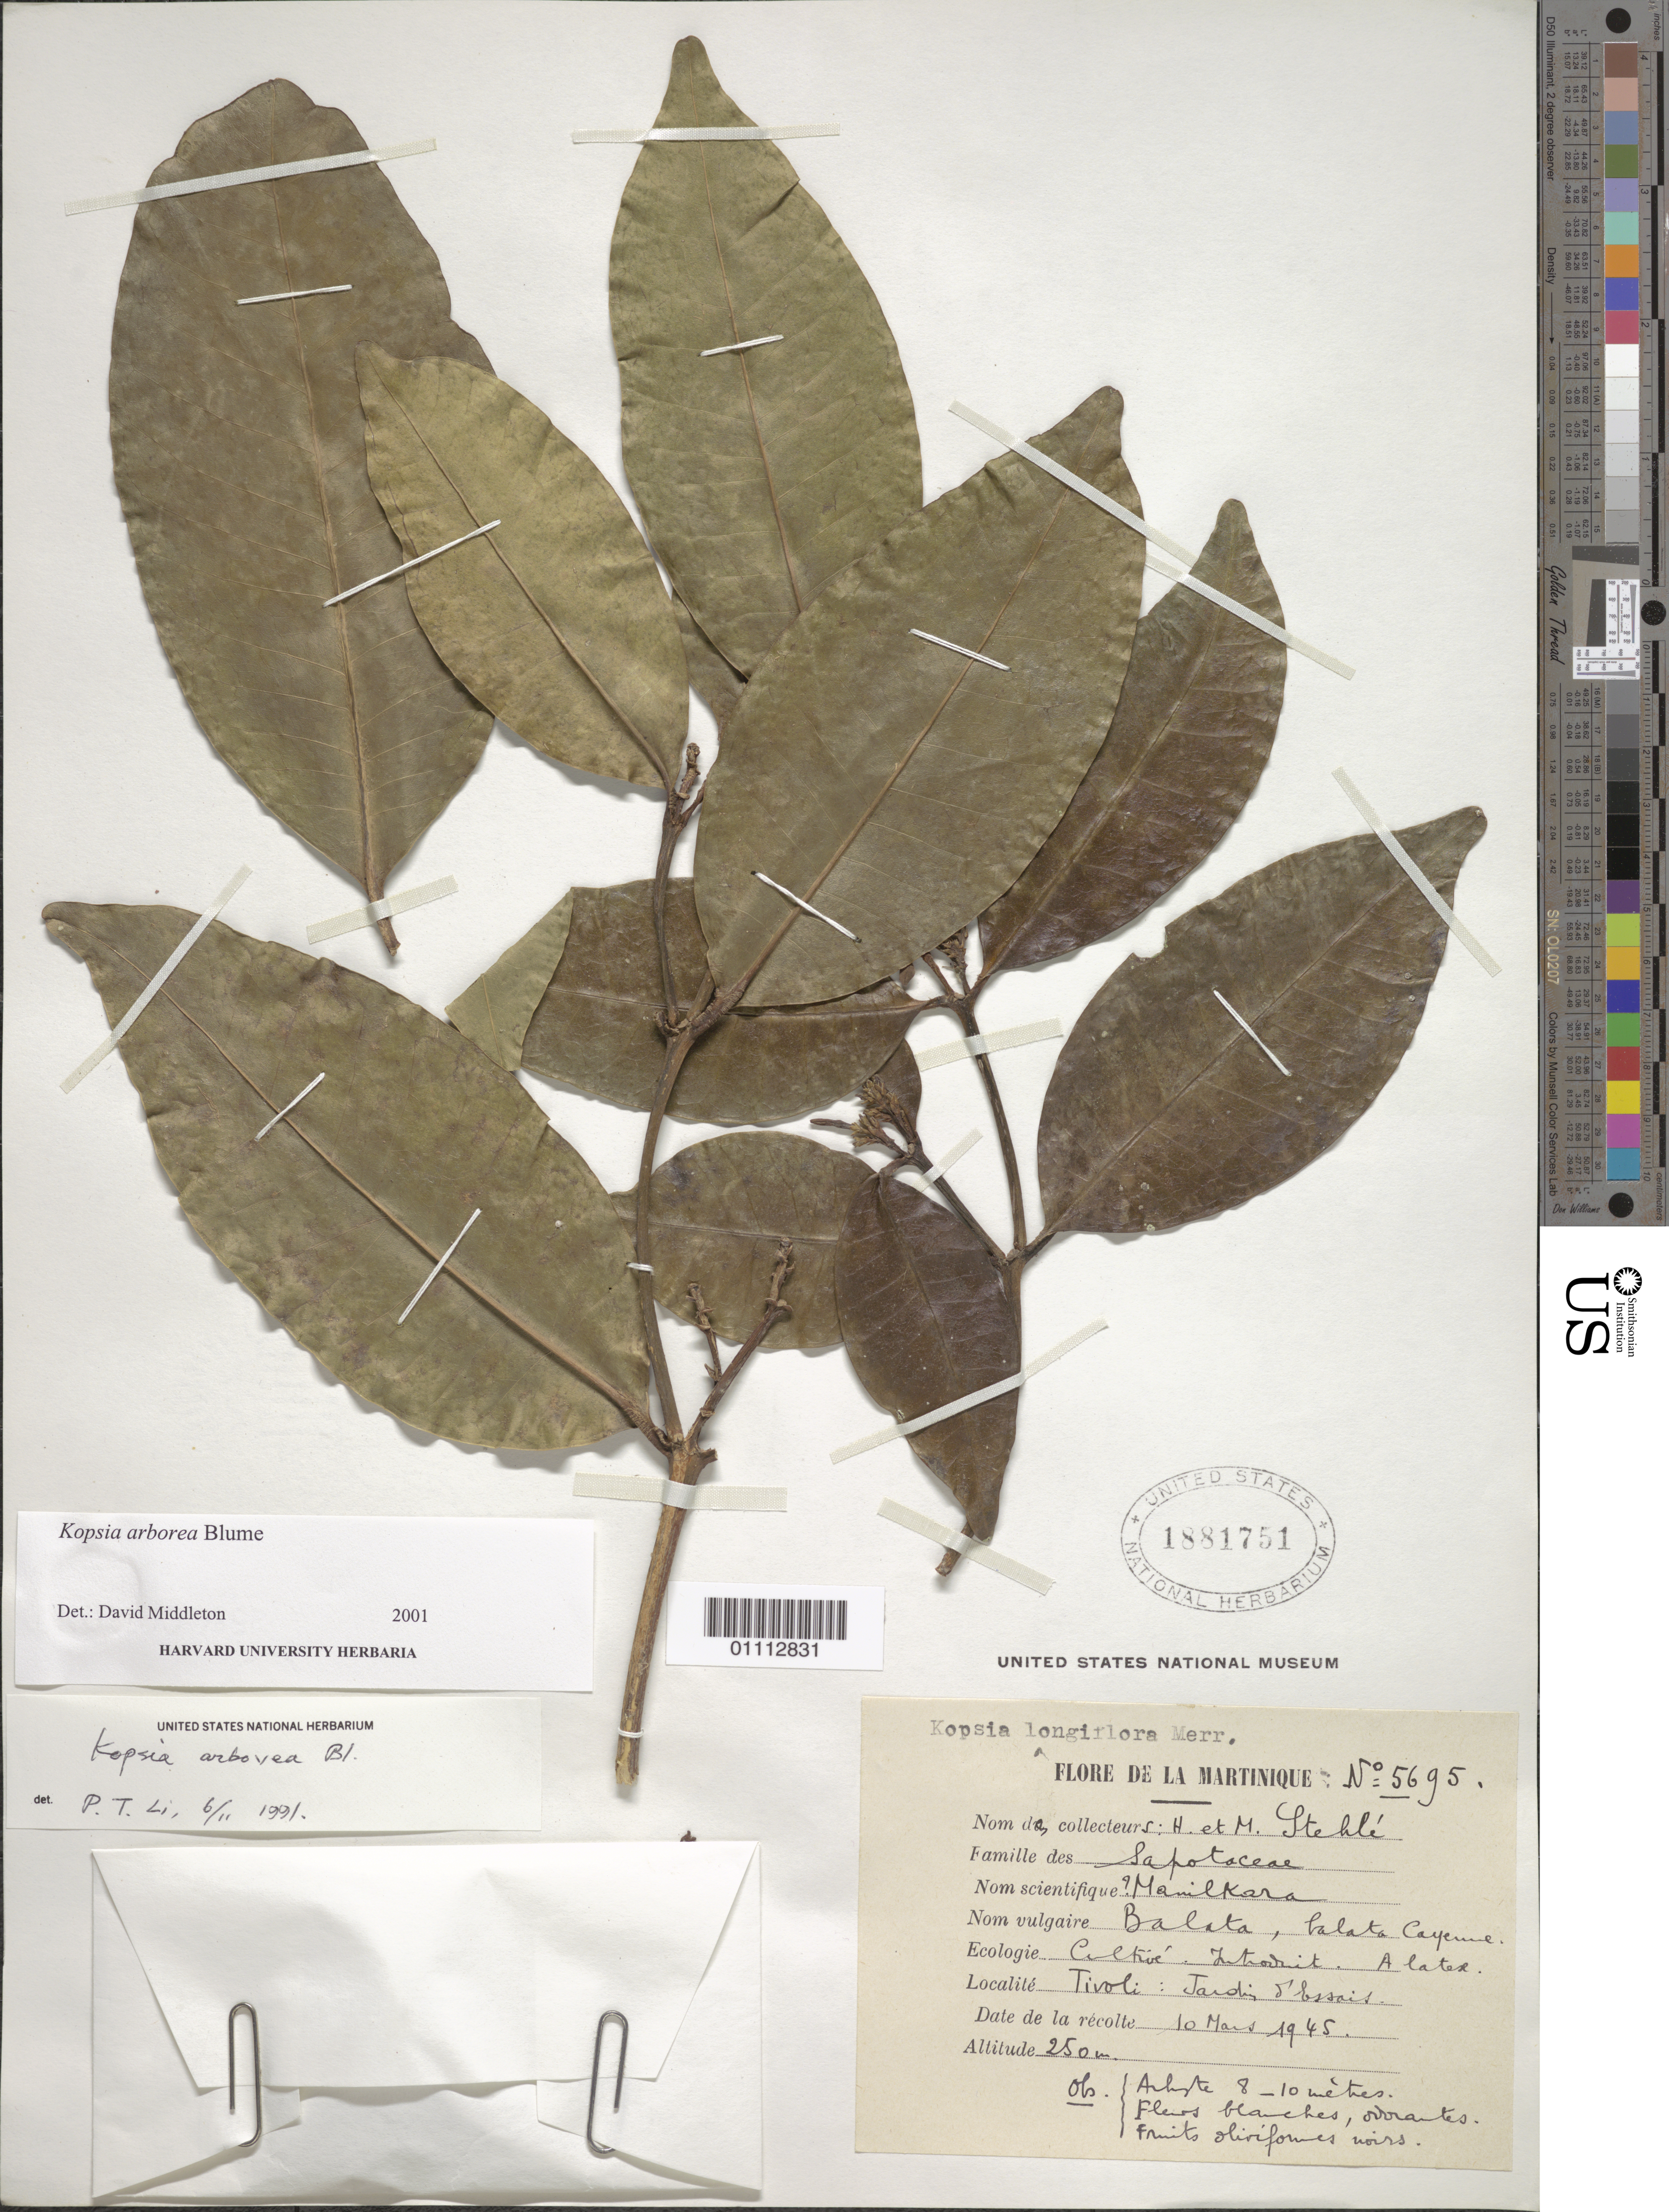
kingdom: Plantae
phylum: Tracheophyta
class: Magnoliopsida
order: Gentianales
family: Apocynaceae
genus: Kopsia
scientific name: Kopsia arborea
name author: Blume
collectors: H. Stehlé & M. Stehlé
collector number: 5695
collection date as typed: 10 Mar 1945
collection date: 1945-03-10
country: Martinique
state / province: Fort-de-France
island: Martinique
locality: Balata, Balata Cayenne. Tivoli: Jardin d'Essais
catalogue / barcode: US 1881751